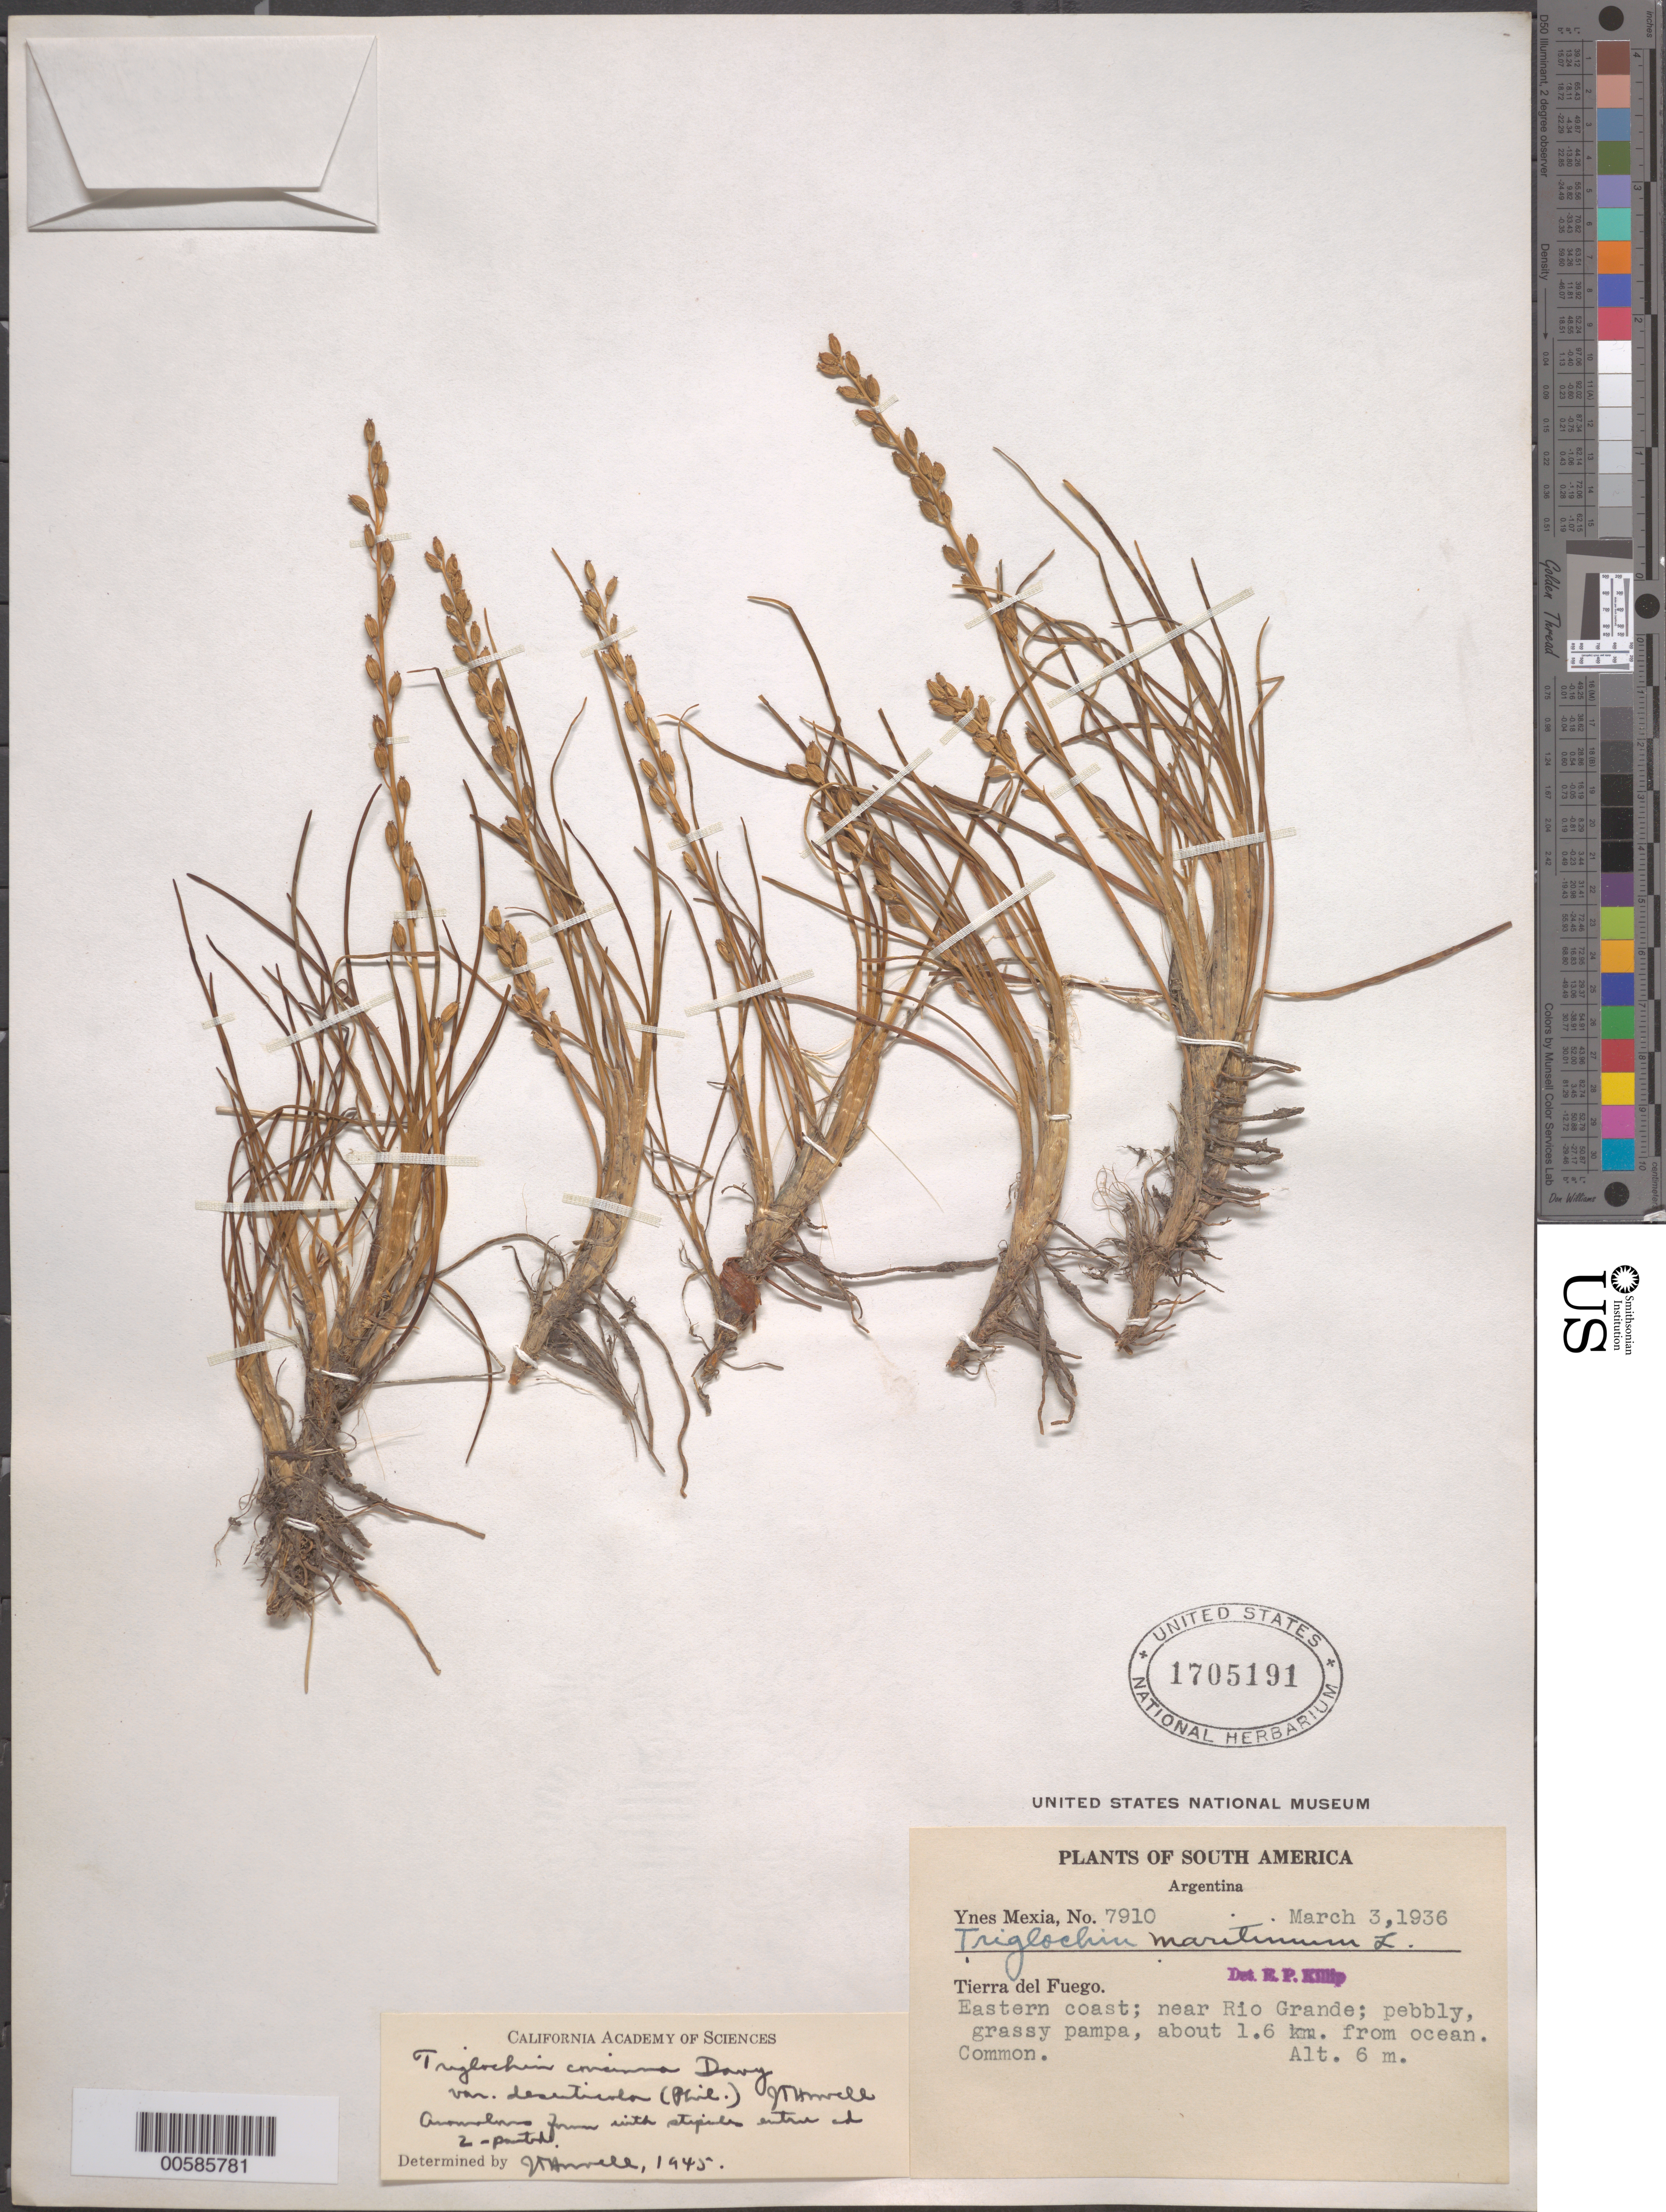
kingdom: Plantae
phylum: Tracheophyta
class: Liliopsida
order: Alismatales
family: Juncaginaceae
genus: Triglochin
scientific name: Triglochin concinna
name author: Davy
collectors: Y. Mexia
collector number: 7910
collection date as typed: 03 Mar 1936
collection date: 1936-03-03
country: Argentina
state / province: Tierra del Fuego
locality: Tierra del Fuego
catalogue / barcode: US 1705191